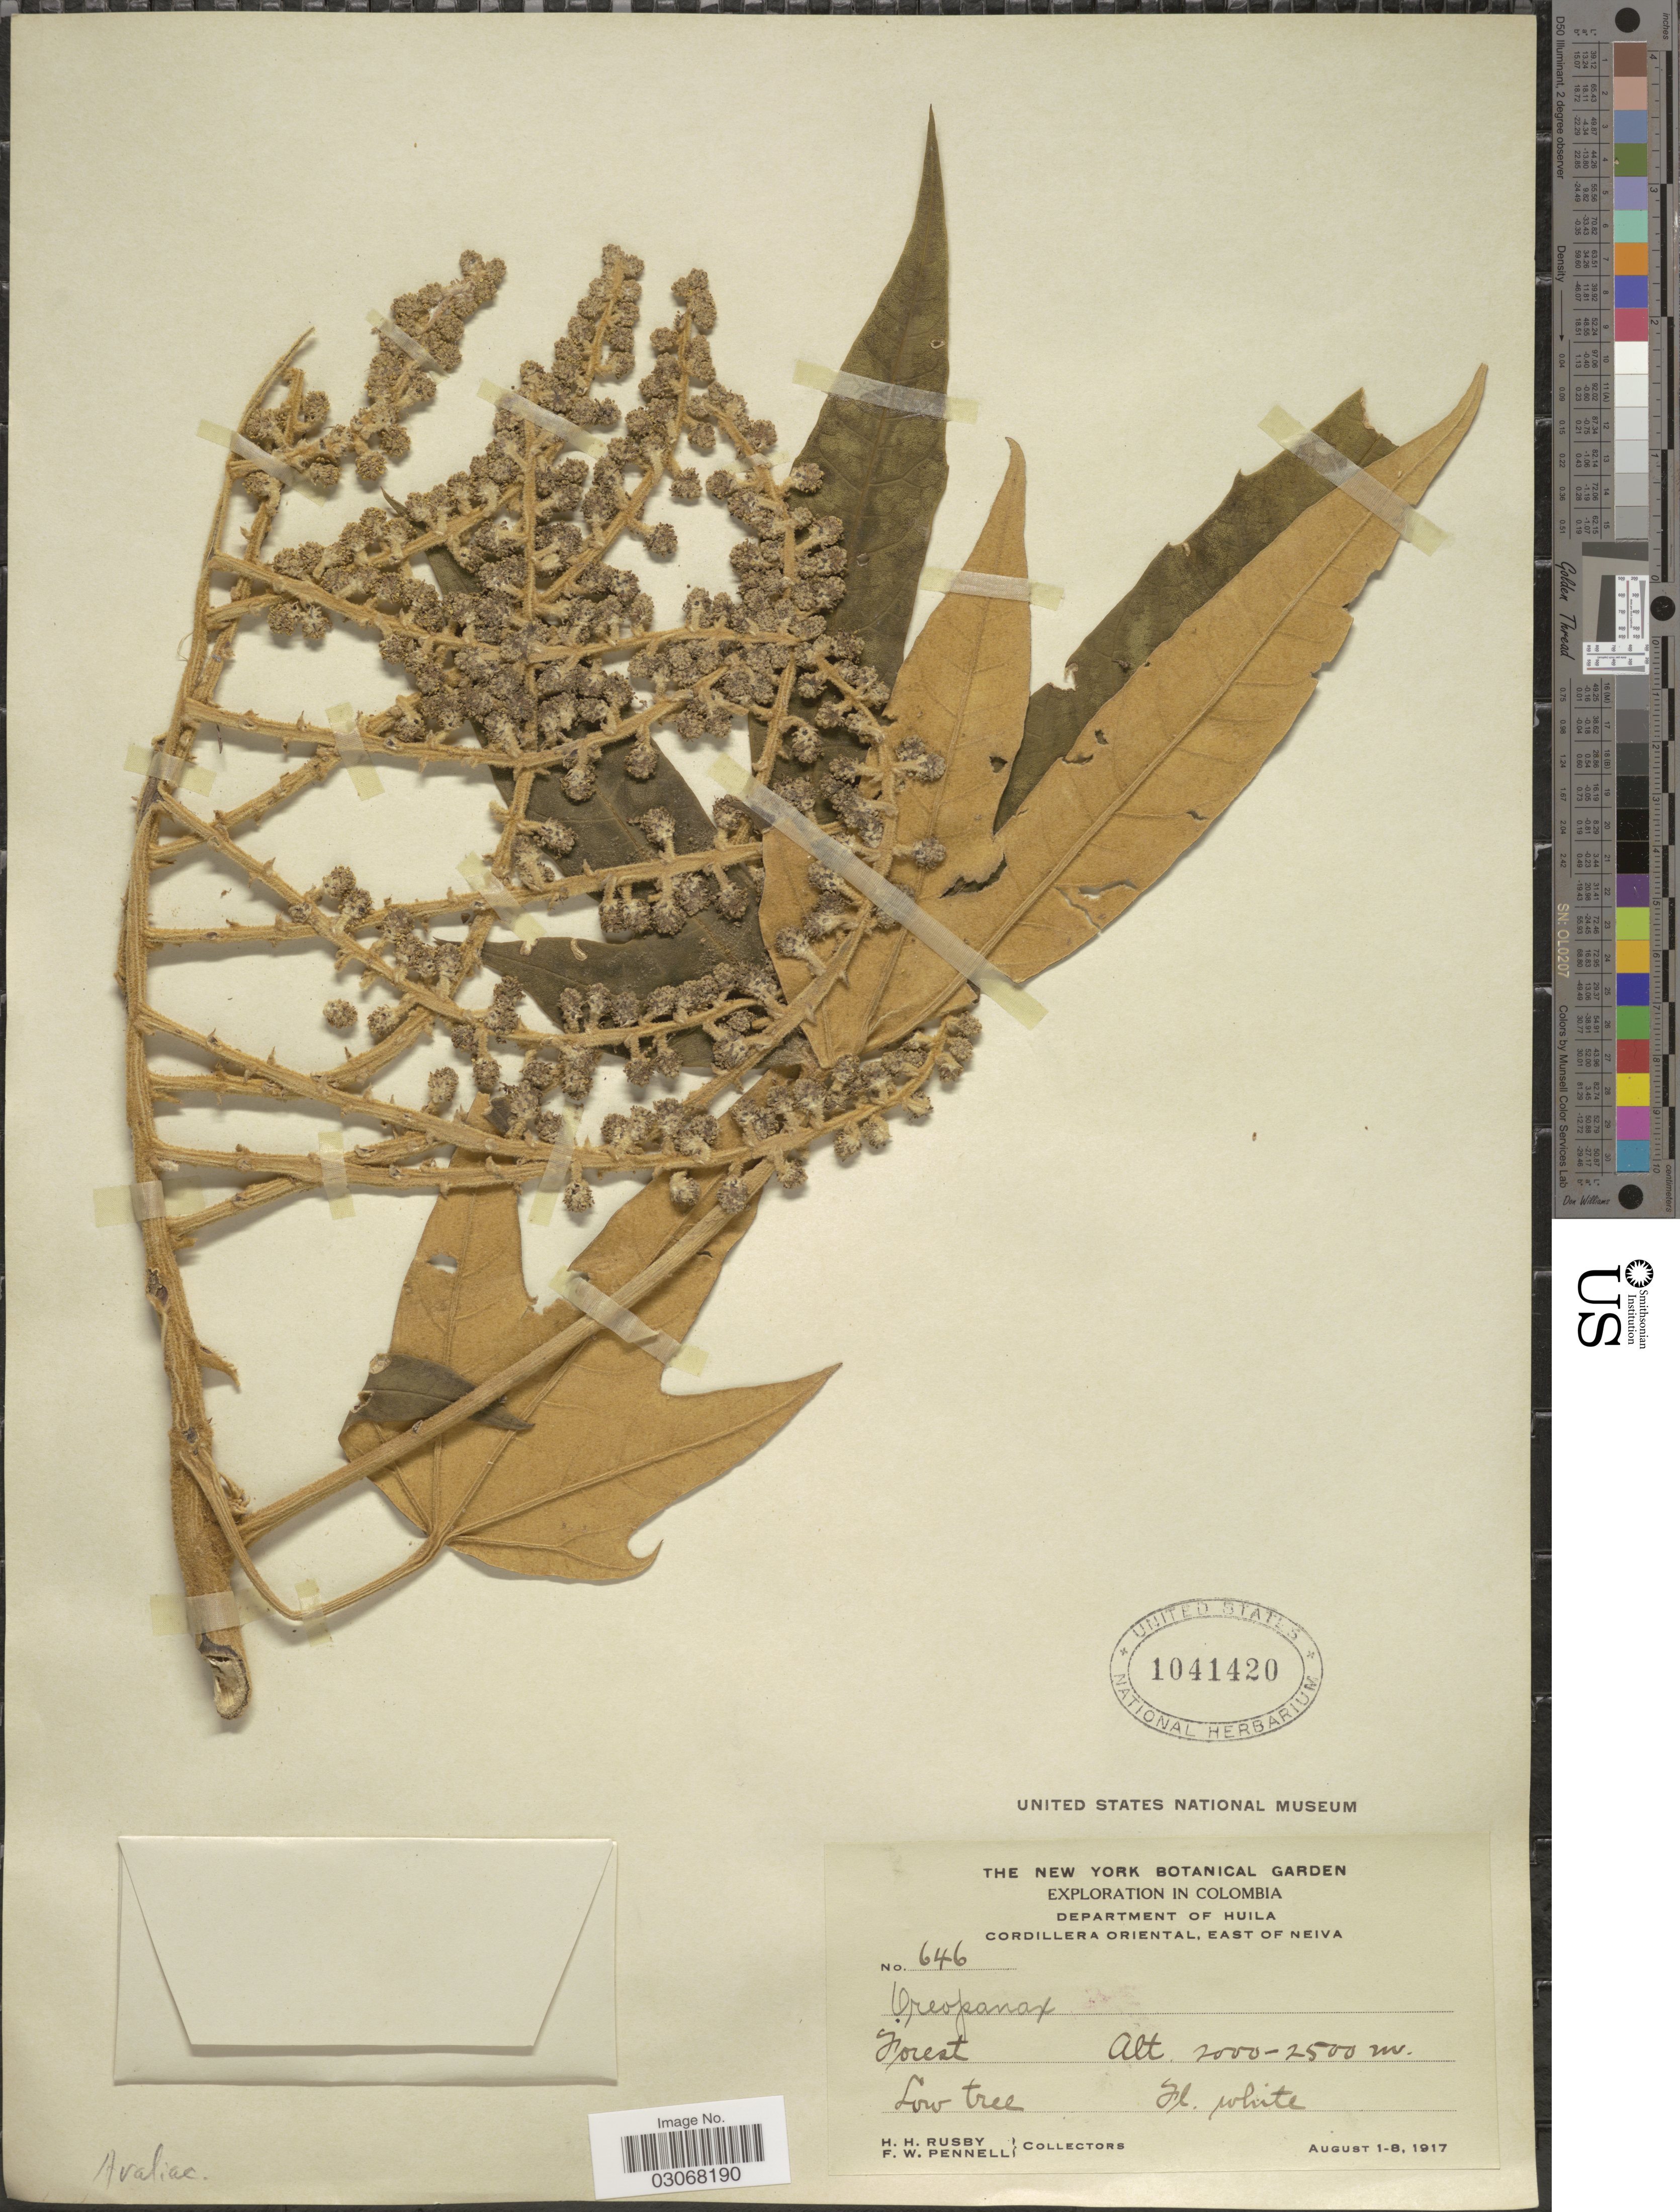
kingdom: Plantae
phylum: Tracheophyta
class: Magnoliopsida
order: Apiales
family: Araliaceae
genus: Oreopanax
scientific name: Oreopanax sp.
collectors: H. H. Rusby & F. W. Pennell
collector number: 646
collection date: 1917-08-01/1917-08-08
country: Colombia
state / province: Huila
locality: Department of Huila. Cordillera Oriental, East of Neiva.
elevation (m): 2000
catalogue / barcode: US 1041420